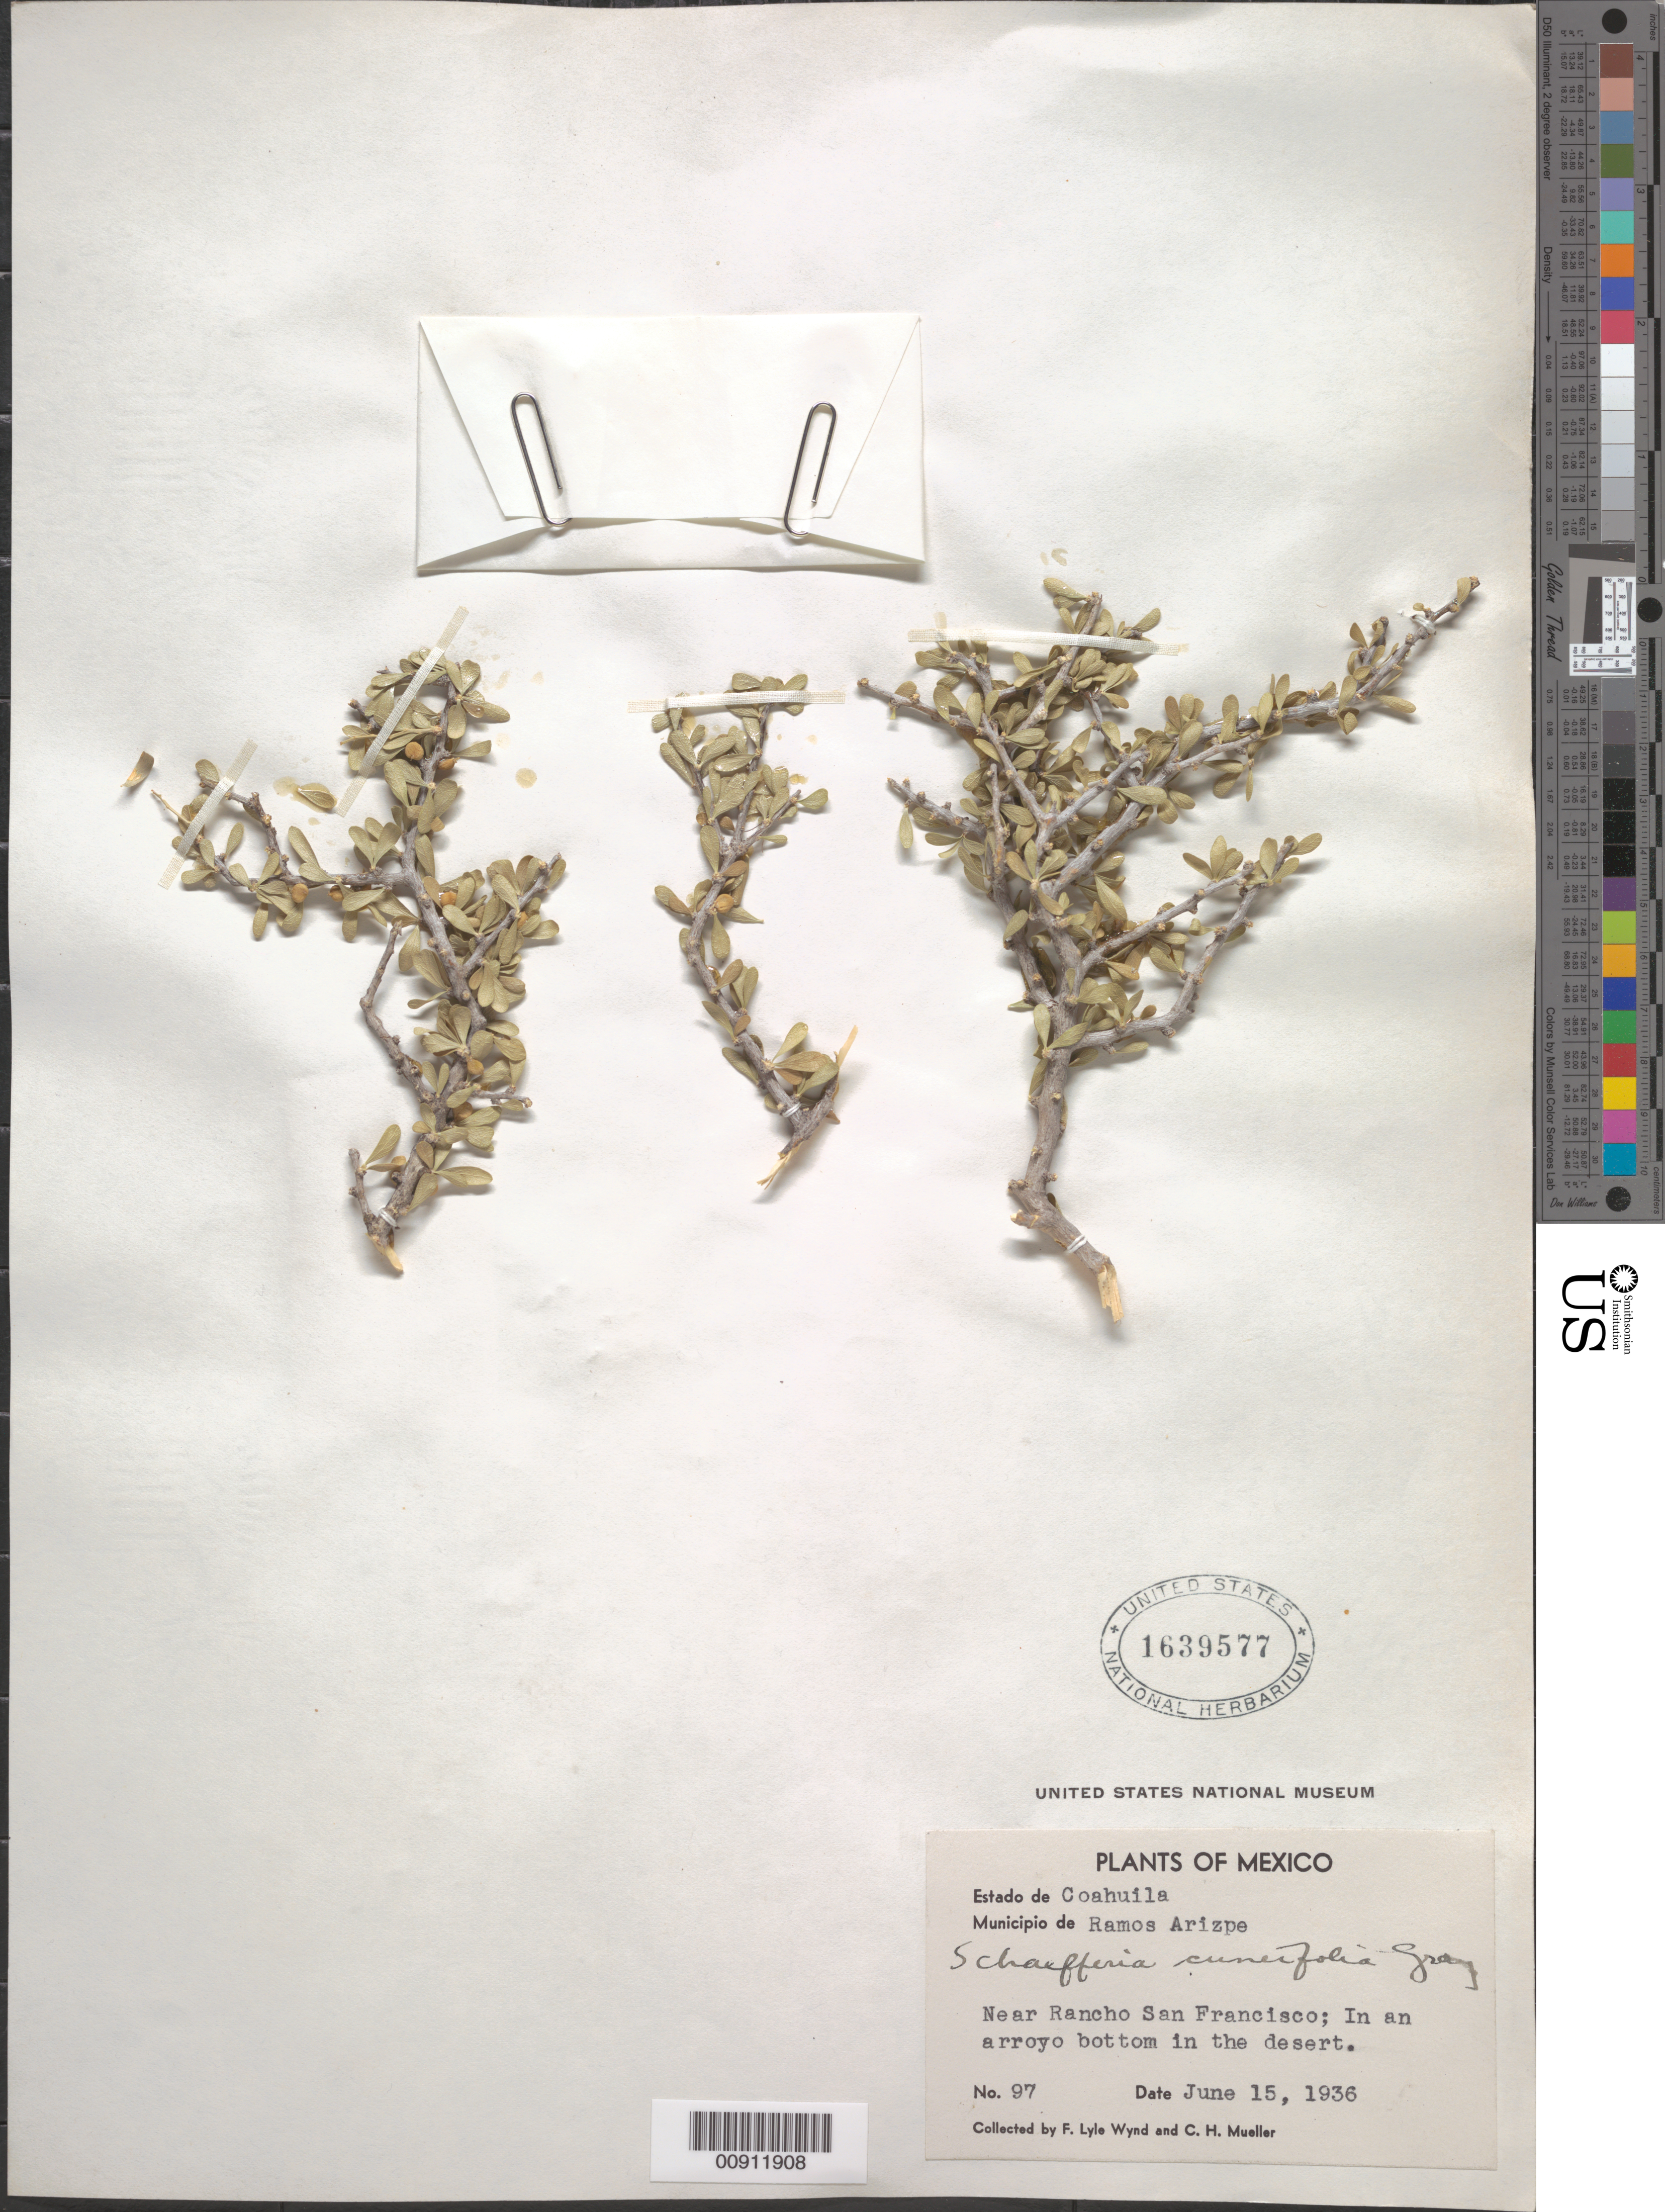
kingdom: Plantae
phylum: Tracheophyta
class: Magnoliopsida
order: Celastrales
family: Celastraceae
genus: Schaefferia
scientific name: Schaefferia cuneifolia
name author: A. Gray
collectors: F. L. Wynd & C. H. Mueller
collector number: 97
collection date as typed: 15 Jun 1936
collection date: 1936-06-15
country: Mexico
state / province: Coahuila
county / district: Ramos Arizpe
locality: Estado de Coahuila, Municipio de Ramos Arizpe, near Rancho San Francisco.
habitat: In an arroyo bottom in the desert.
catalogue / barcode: US 1639577